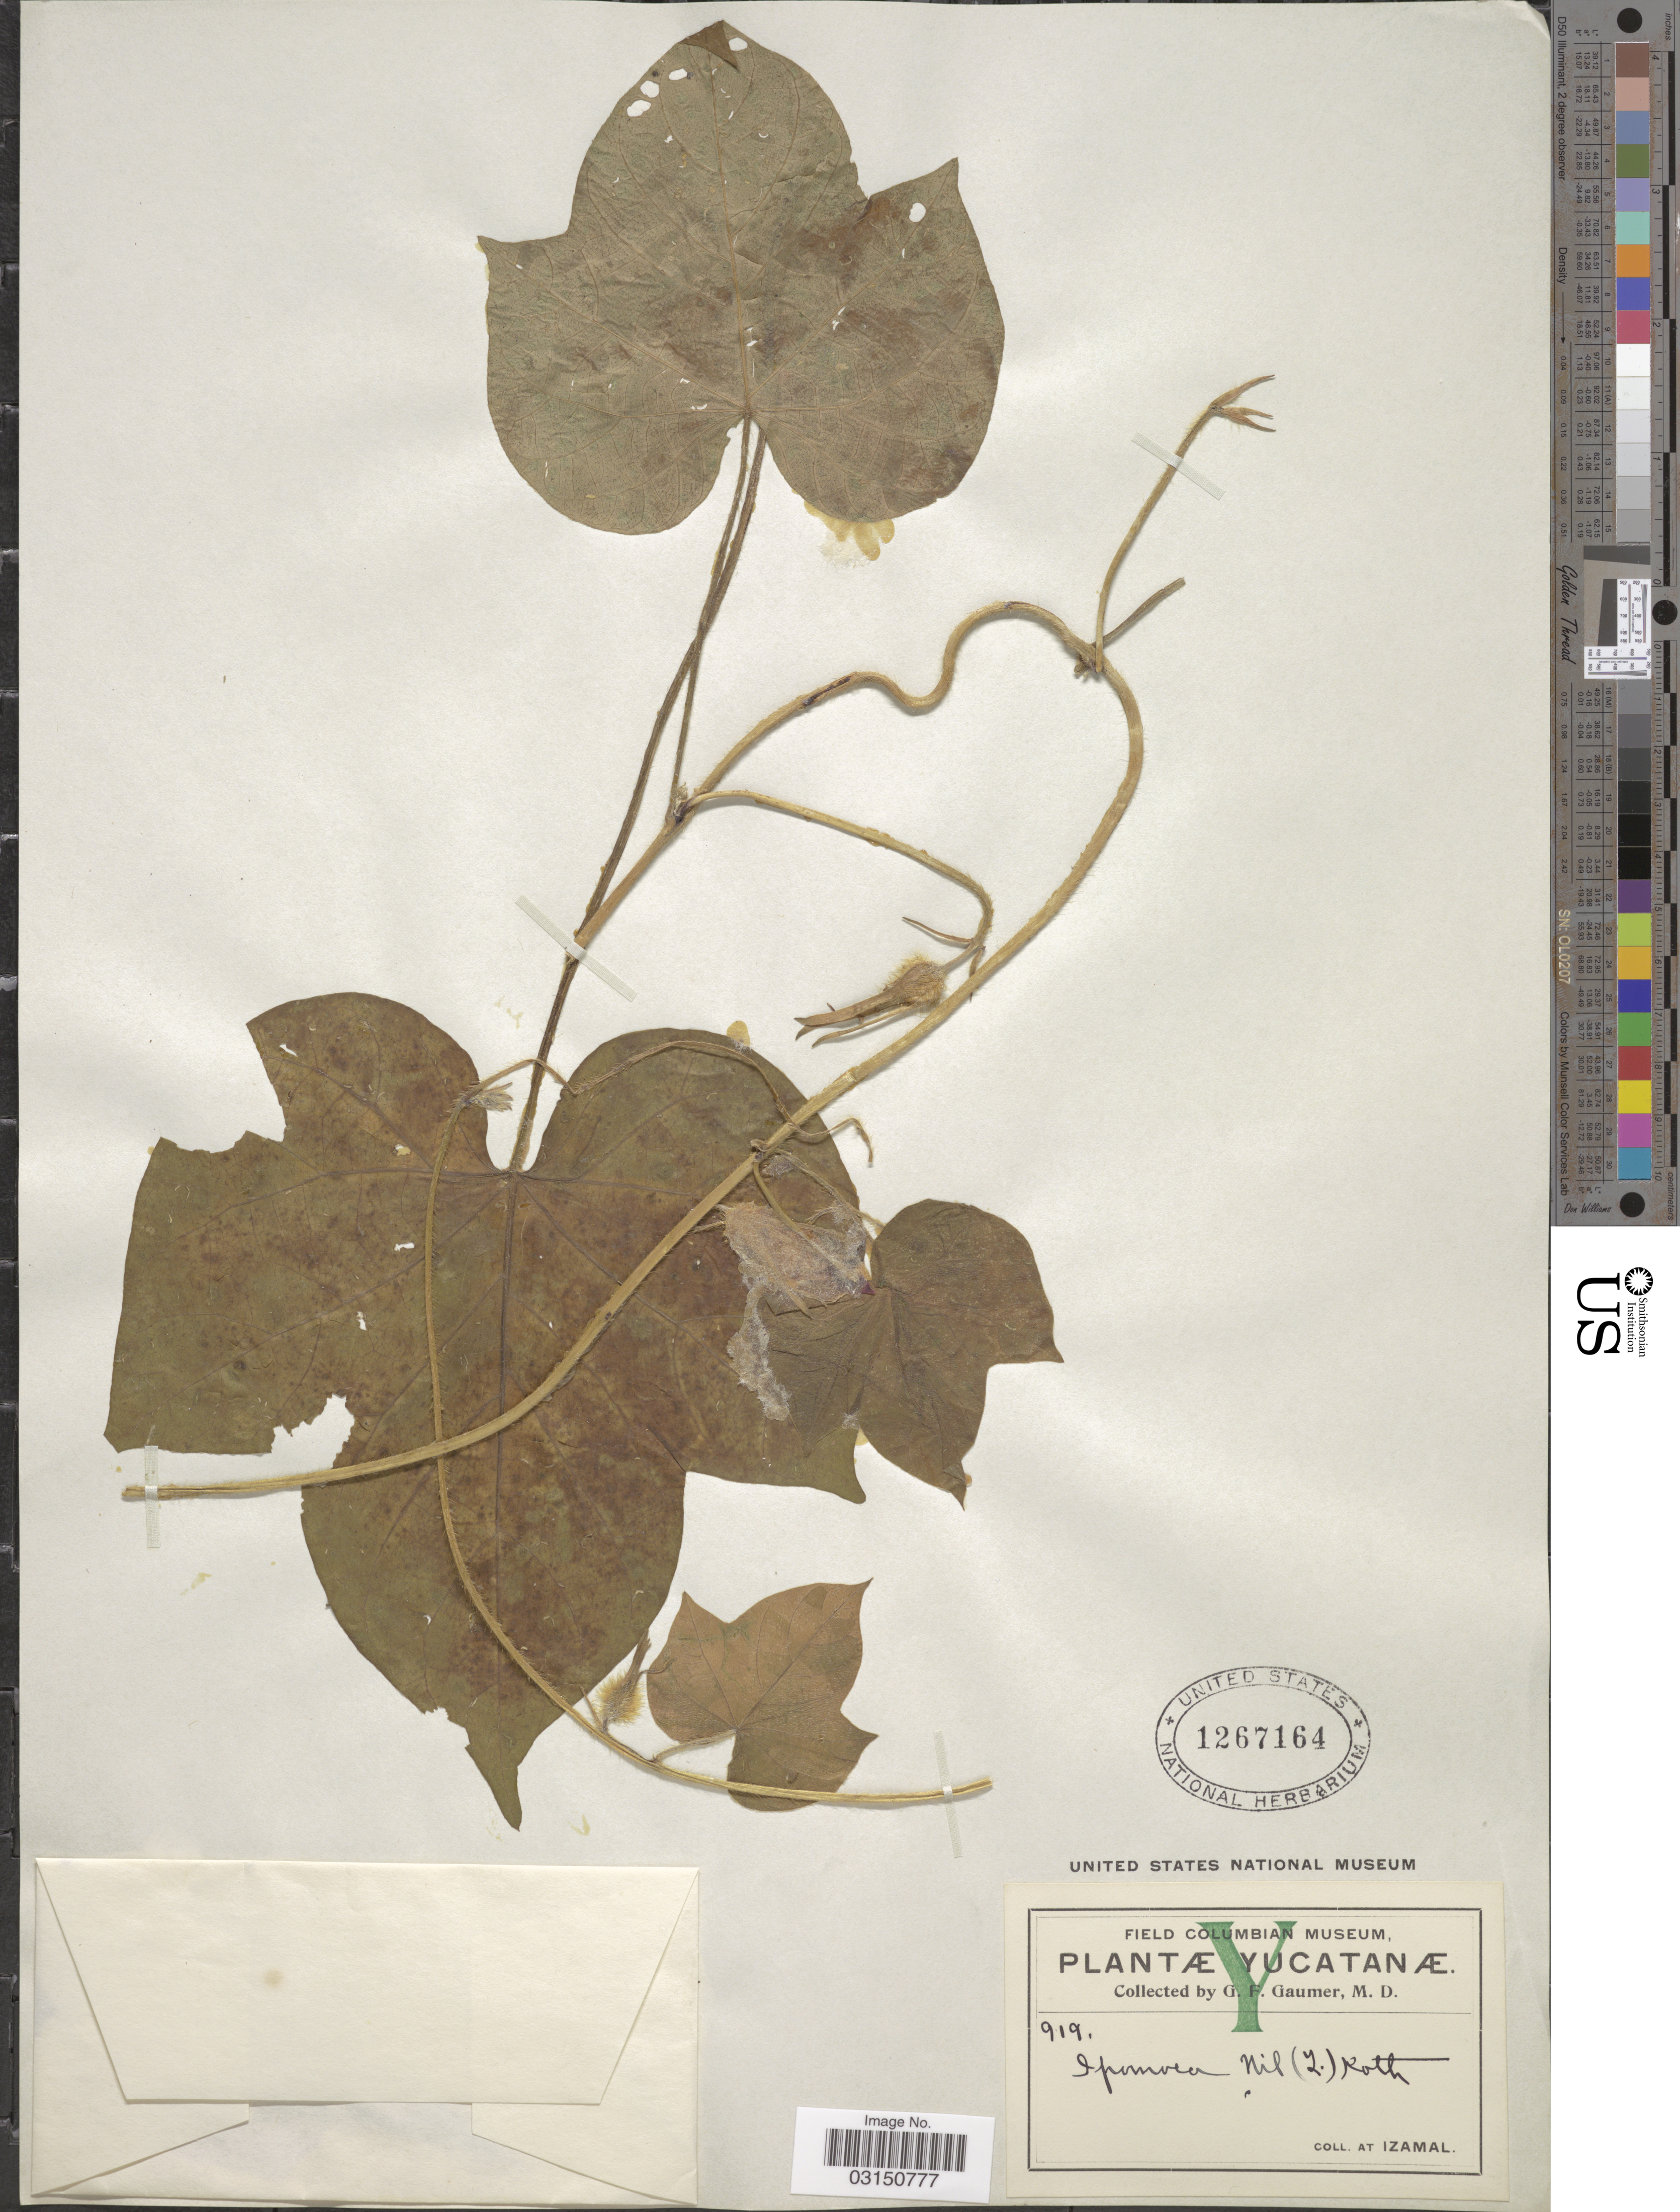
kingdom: Plantae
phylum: Tracheophyta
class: Magnoliopsida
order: Solanales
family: Convolvulaceae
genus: Ipomoea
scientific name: Ipomoea nil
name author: (L.) Roth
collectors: G. F. Gaumer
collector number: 919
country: Mexico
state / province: Yucatán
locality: Izamal.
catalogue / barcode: US 1267164